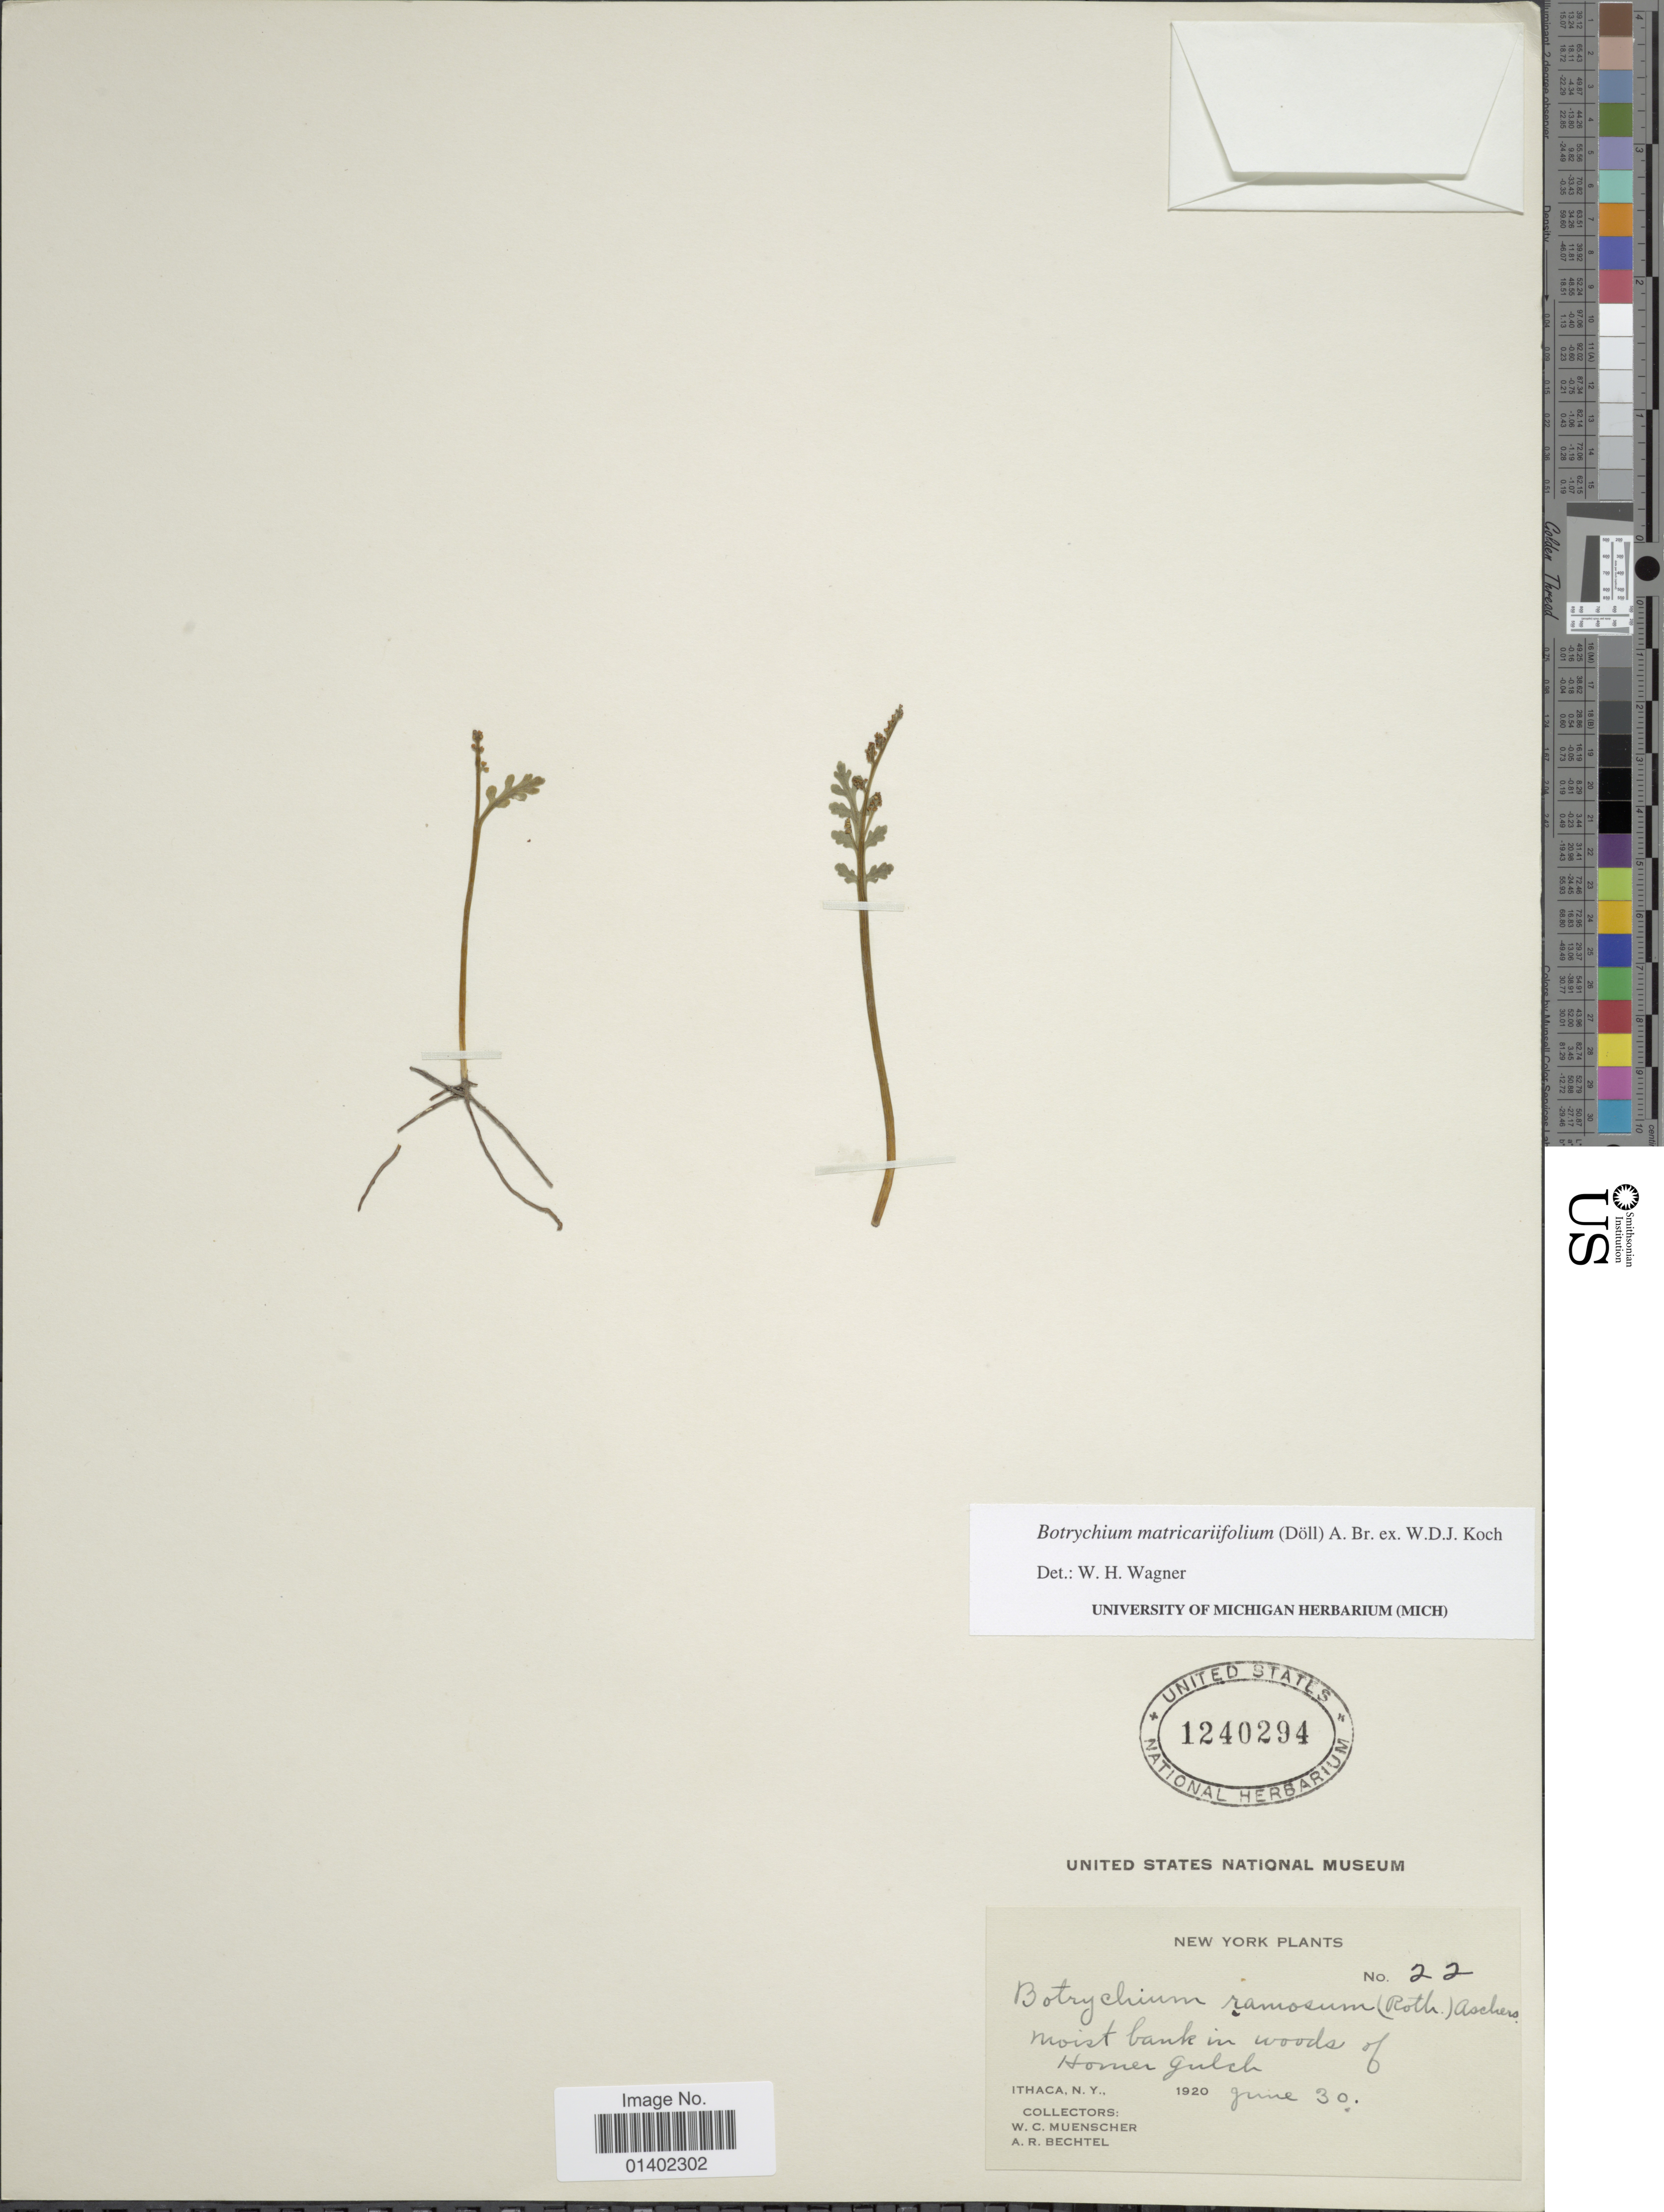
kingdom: Plantae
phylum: Tracheophyta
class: Polypodiopsida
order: Ophioglossales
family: Ophioglossaceae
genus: Botrychium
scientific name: Botrychium matricariifolium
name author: (A. Braun ex Dowell) A. Braun ex Koch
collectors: W. Muenscher & A. Bechtel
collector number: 22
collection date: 1920-06-30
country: United States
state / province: New York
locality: Moist bank in woods of Homer Gulch, Ithaca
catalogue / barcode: US 1240294